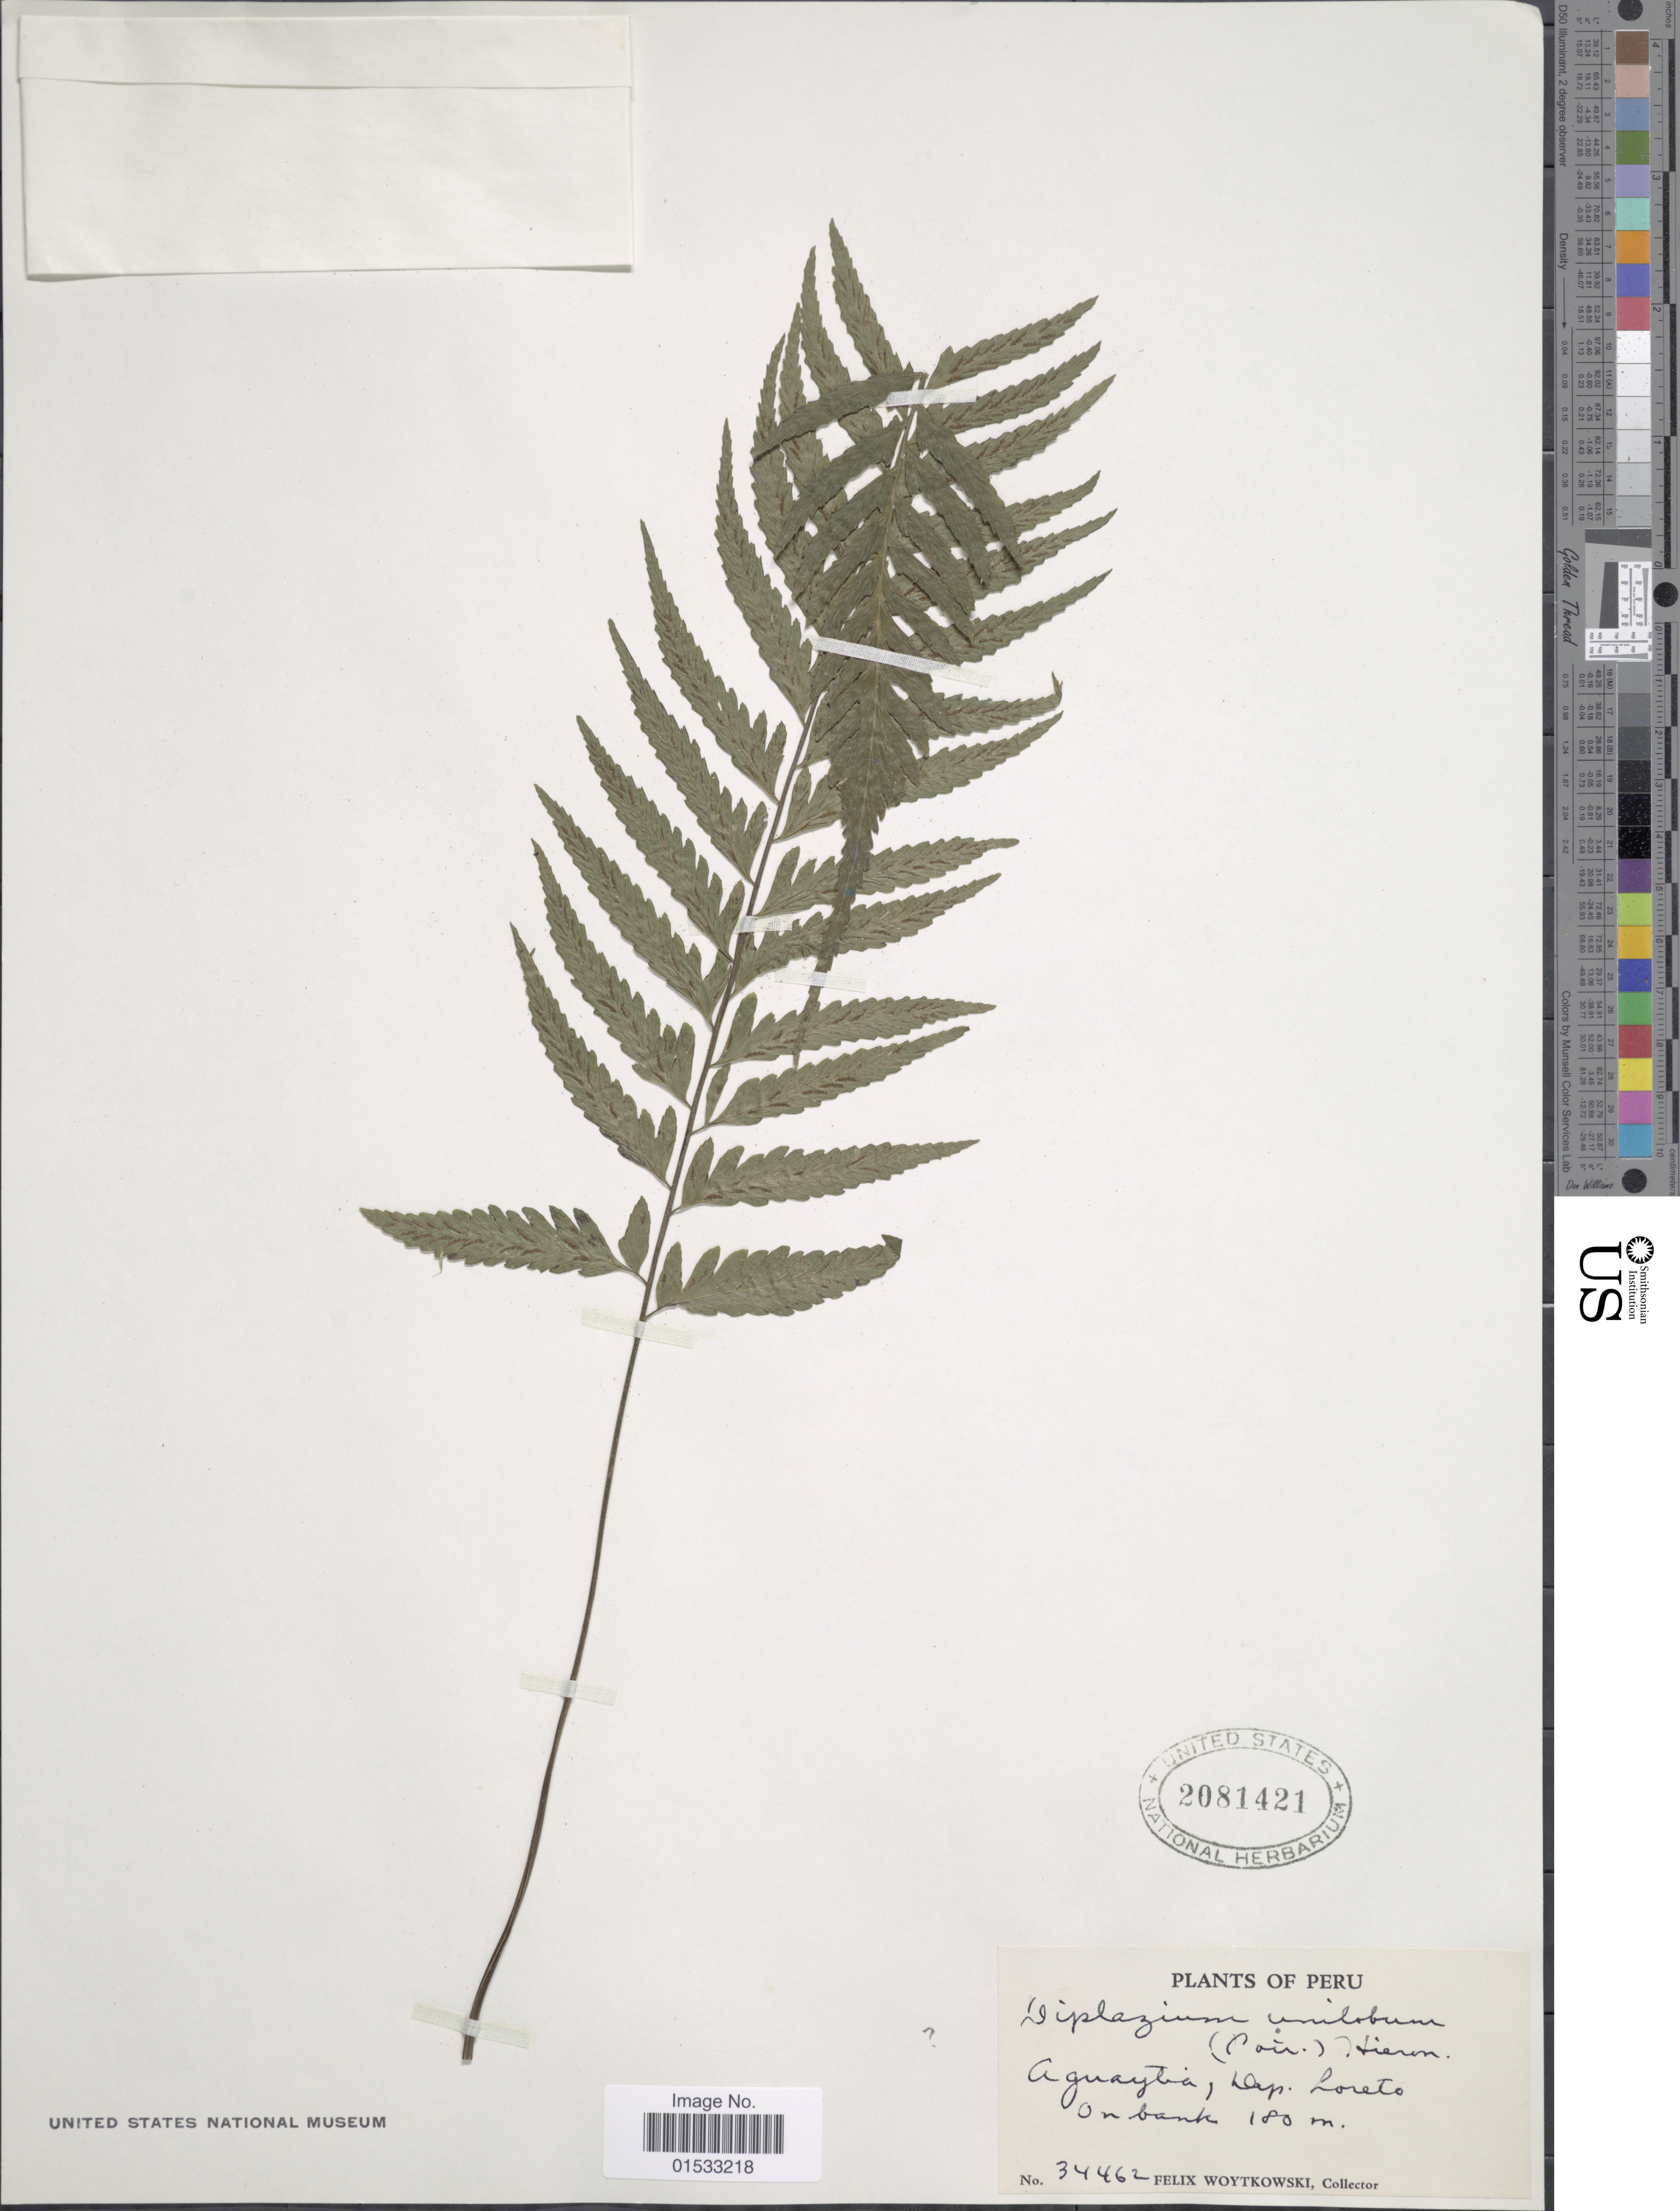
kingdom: Plantae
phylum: Tracheophyta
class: Polypodiopsida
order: Polypodiales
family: Athyriaceae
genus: Diplazium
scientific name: Diplazium unilobum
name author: (Poir.) Hieron.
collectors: F. Woytkowski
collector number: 34462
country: Peru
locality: Aguaytía, Dep. Loreto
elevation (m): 180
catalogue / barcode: US 2081421